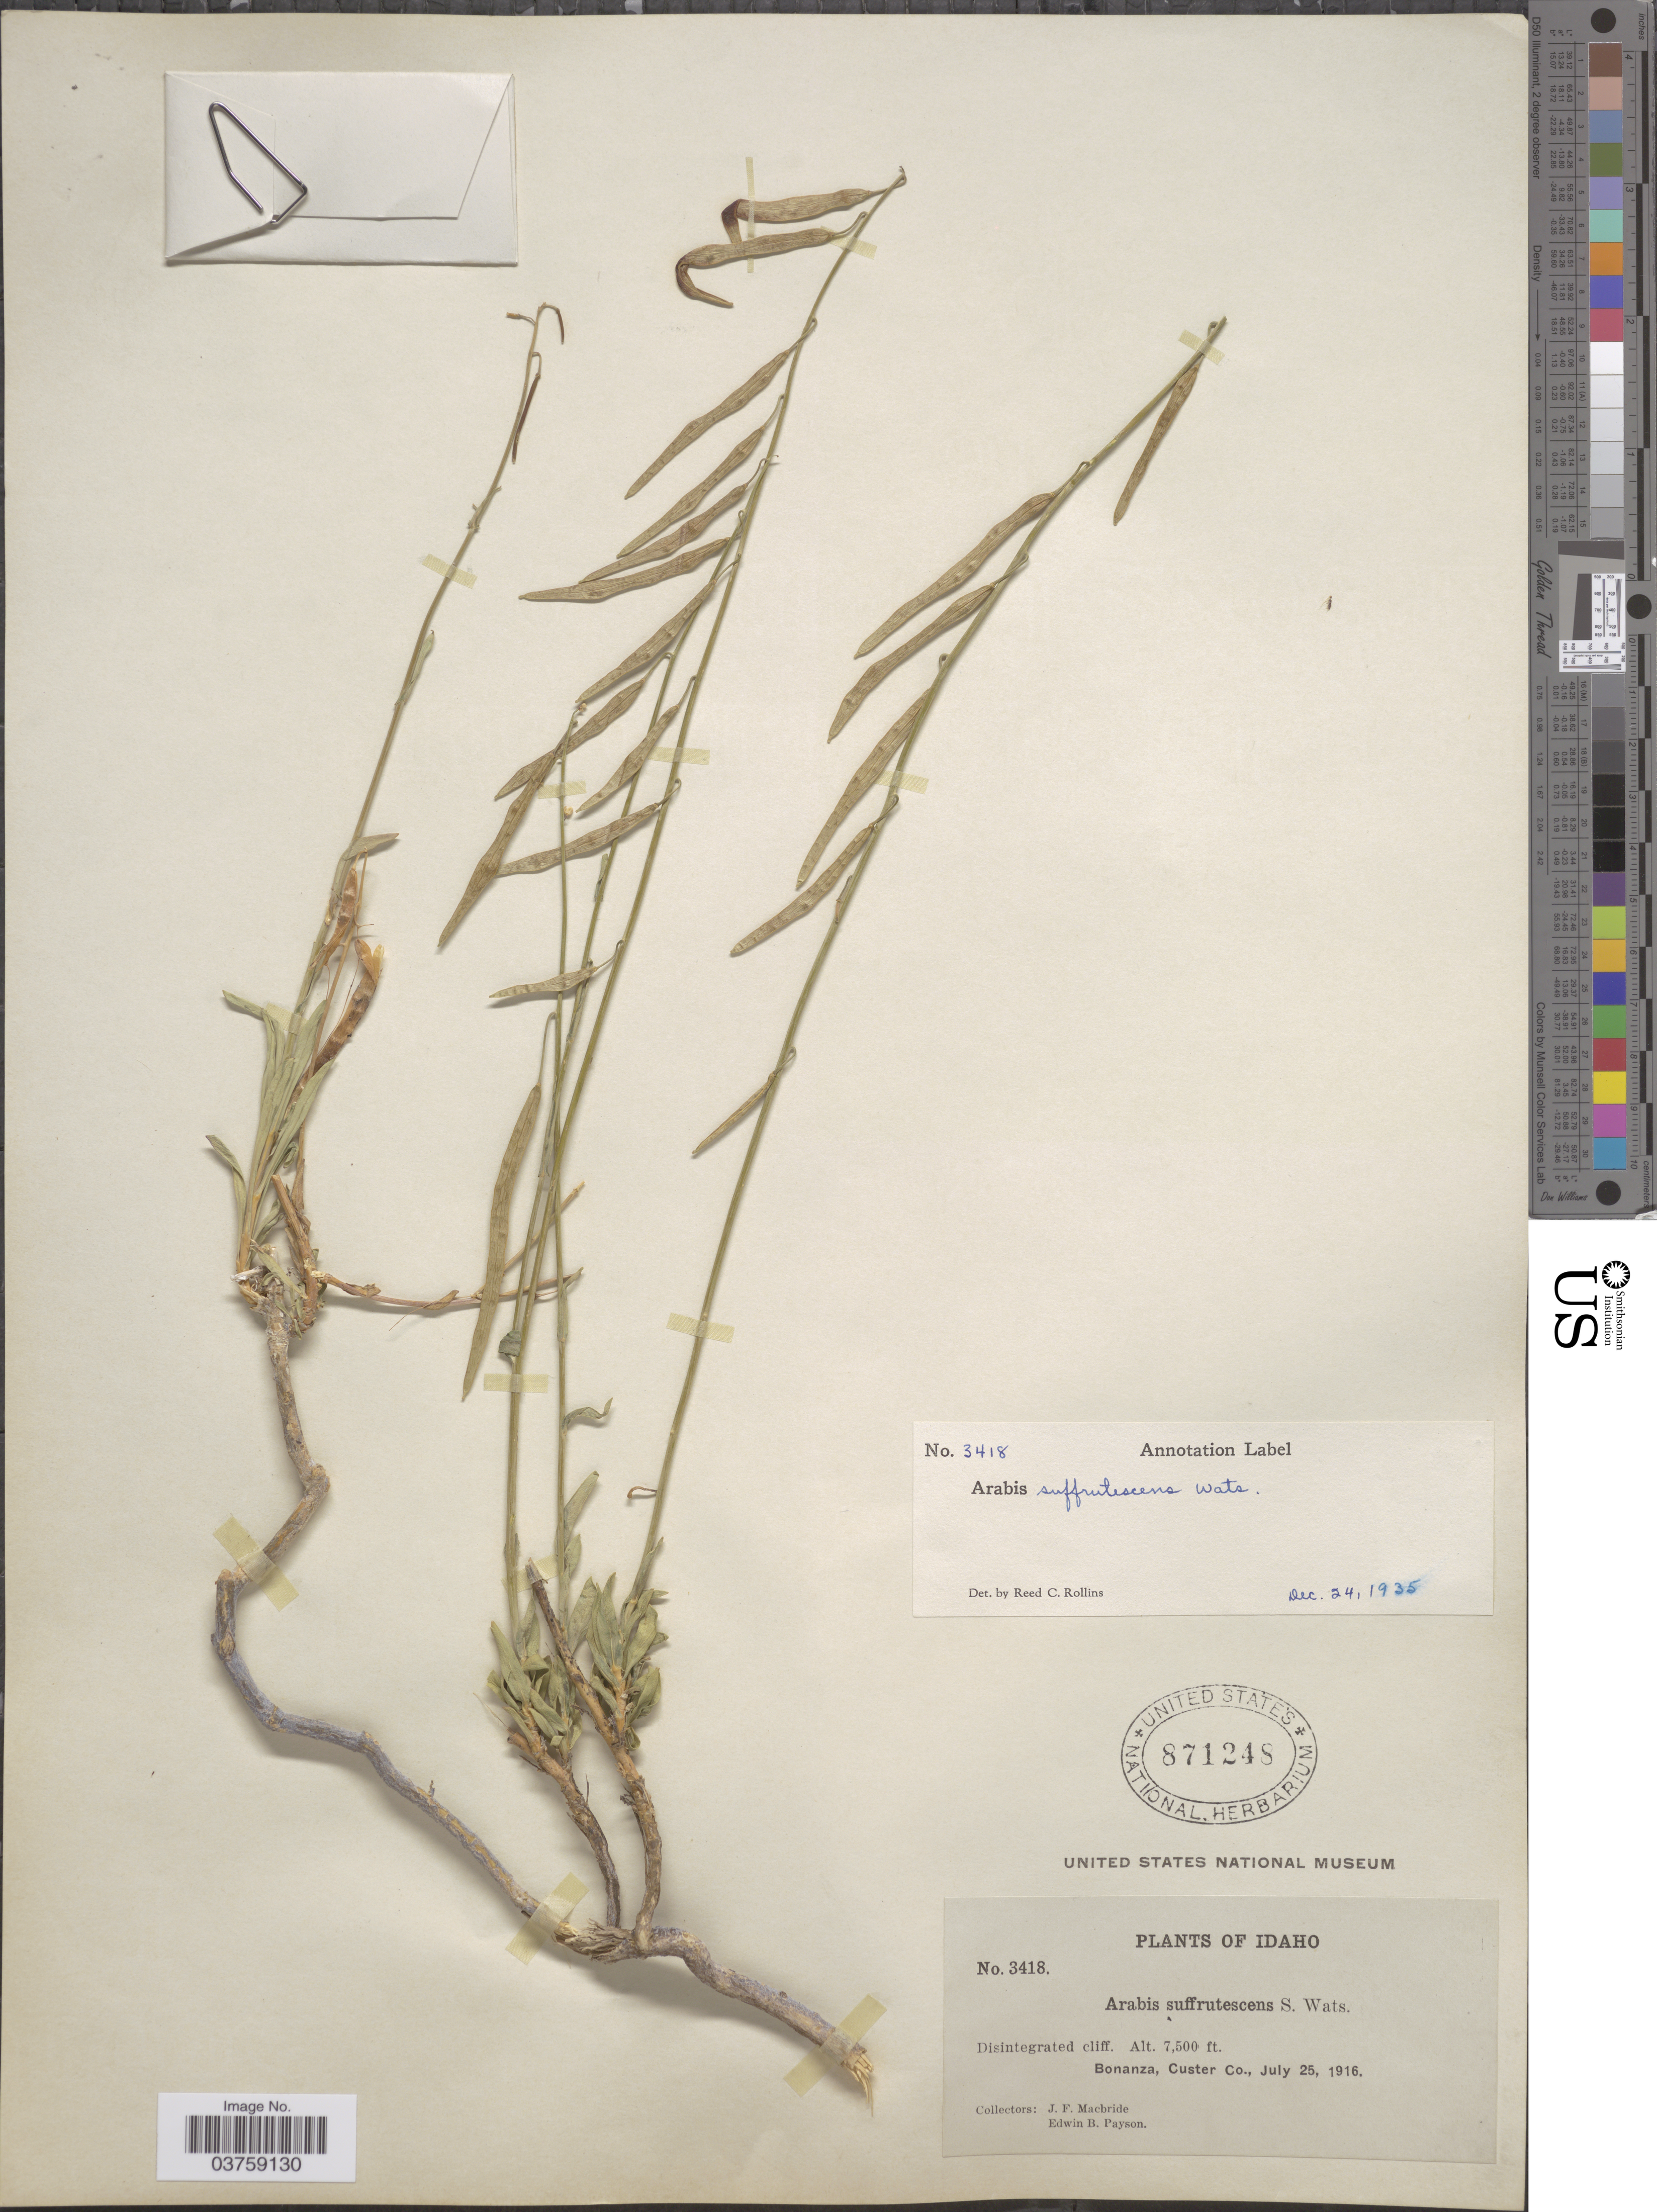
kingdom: Plantae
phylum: Tracheophyta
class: Magnoliopsida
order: Brassicales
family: Brassicaceae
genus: Arabis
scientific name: Arabis suffrutescens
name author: S. Watson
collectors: J. F. Macbride & E. B. Payson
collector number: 3418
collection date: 1916-07-25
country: United States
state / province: Idaho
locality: Bonanza, Custer Co.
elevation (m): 2286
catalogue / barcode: US 871248